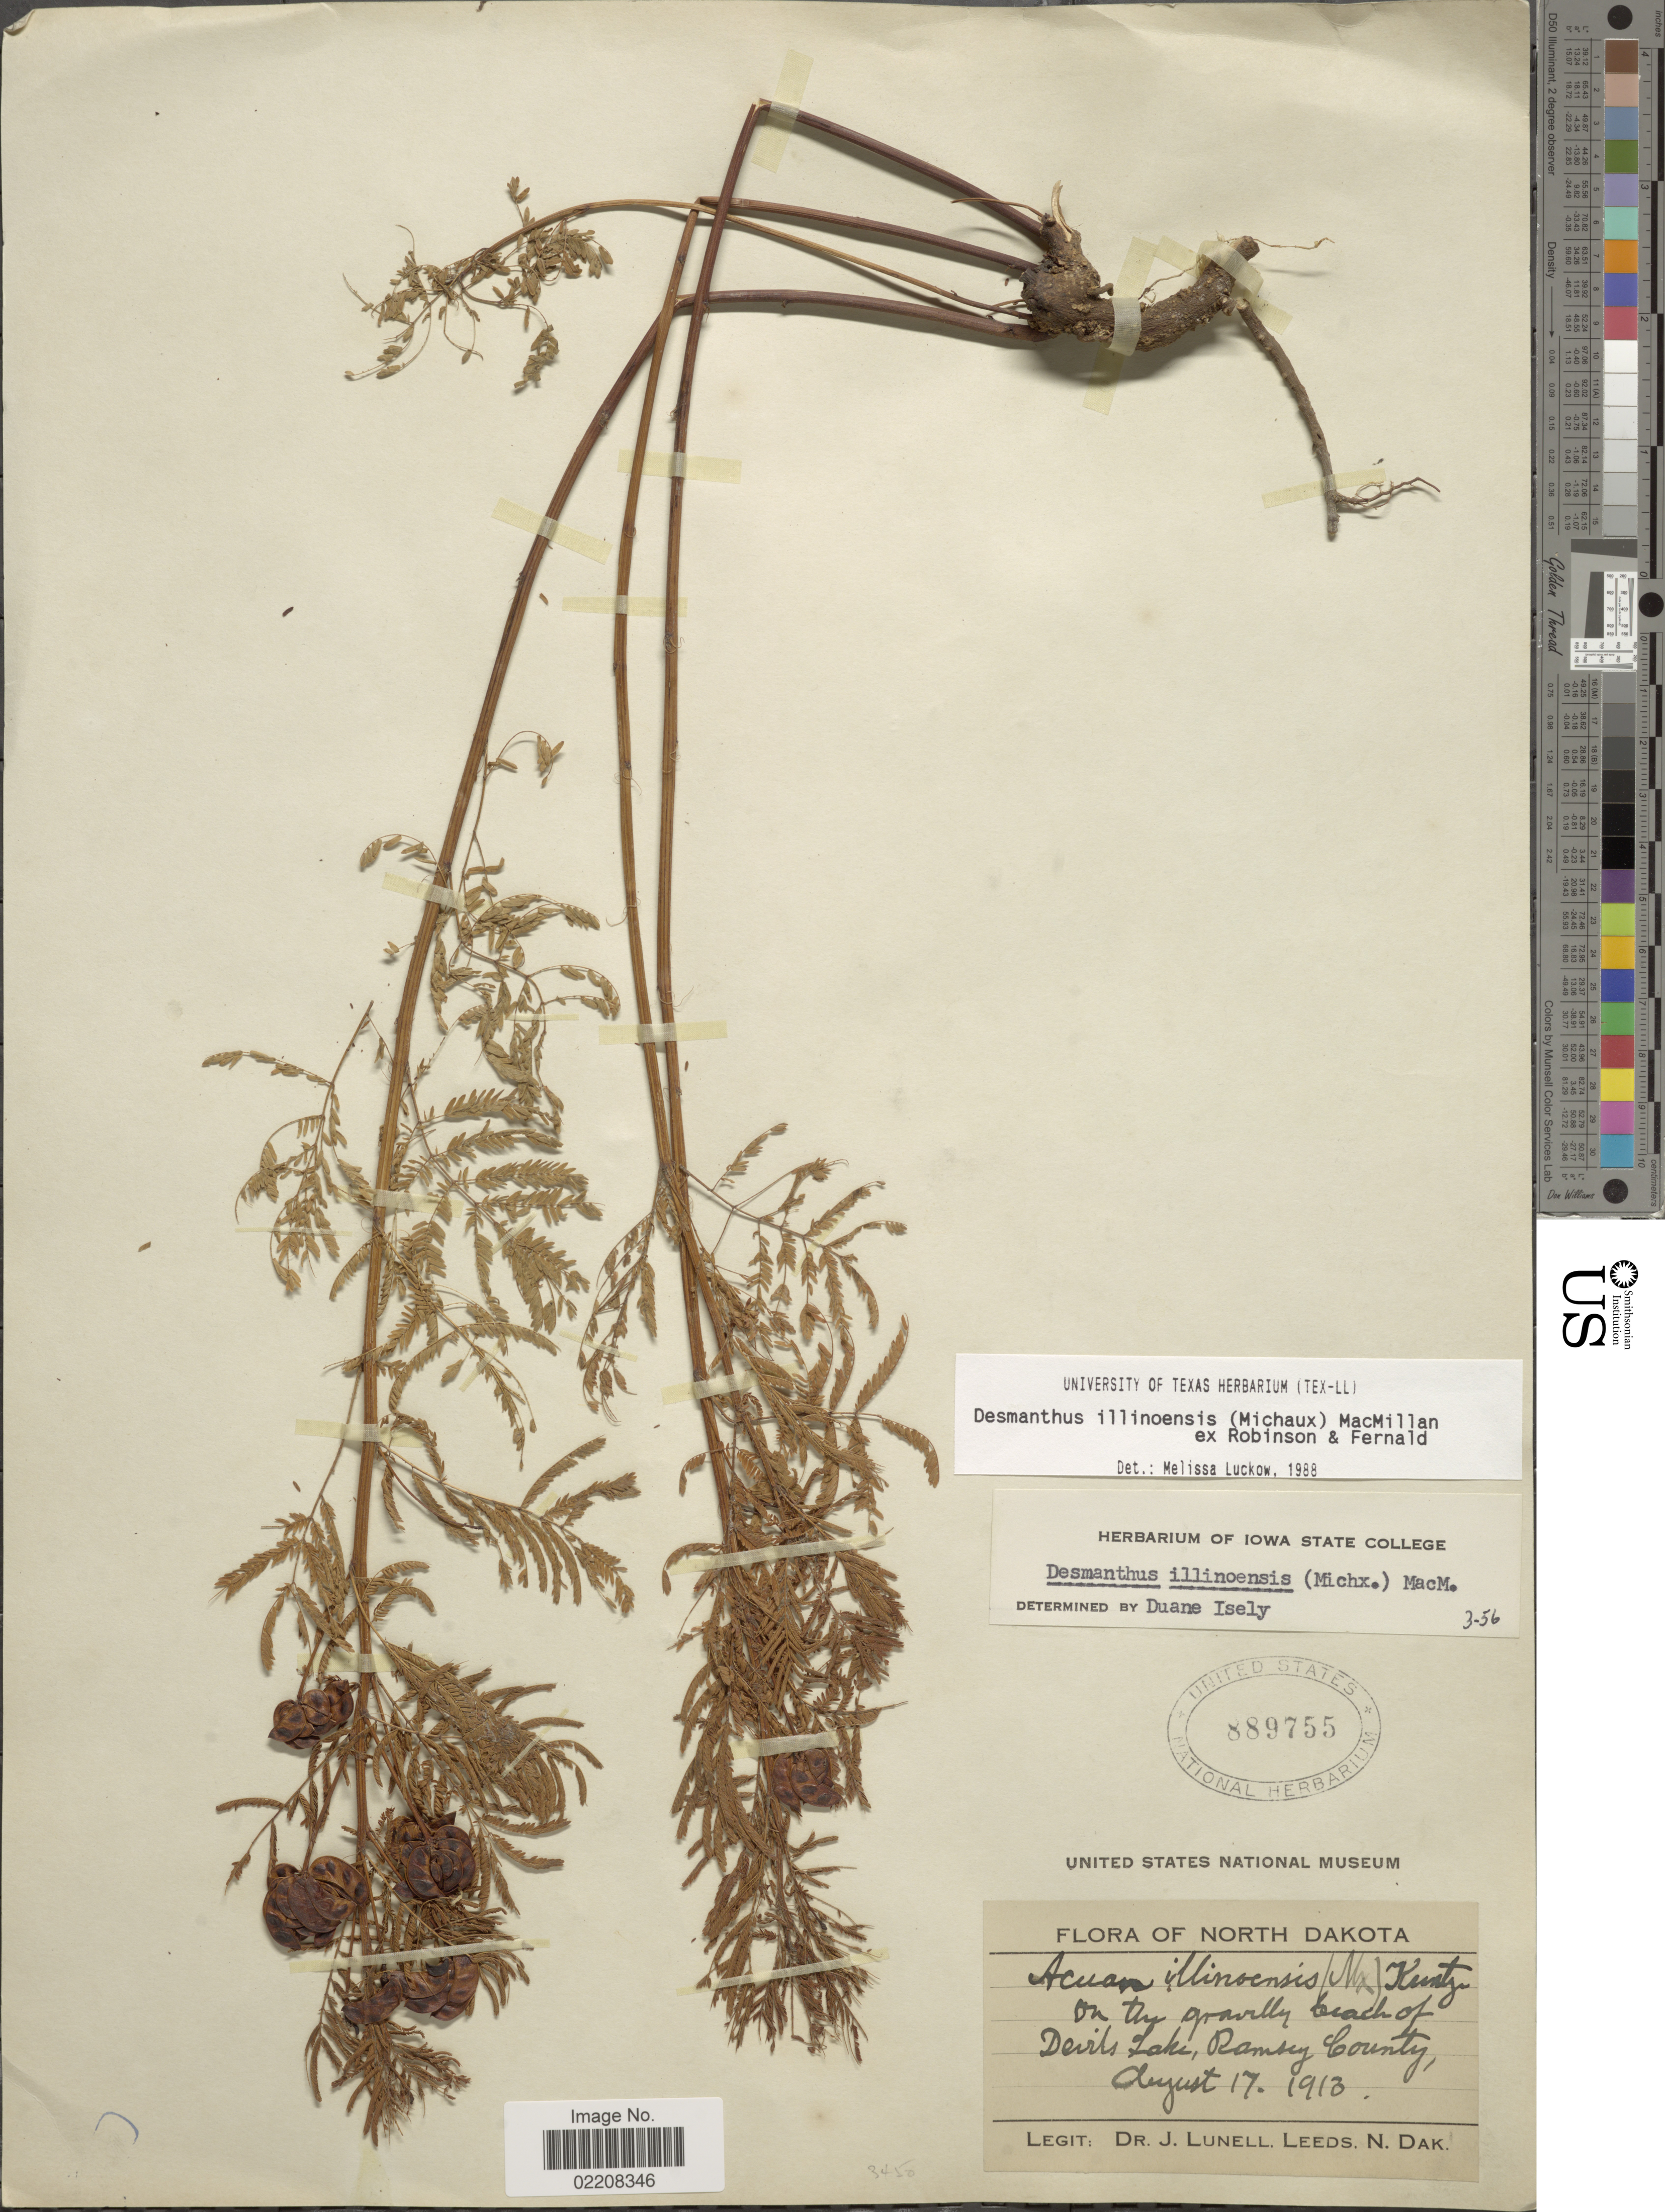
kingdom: Plantae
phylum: Tracheophyta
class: Magnoliopsida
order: Fabales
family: Fabaceae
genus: Desmanthus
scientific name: Desmanthus illinoensis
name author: (Michx.) MacMill.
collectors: J. Lunell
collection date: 1913-08-17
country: United States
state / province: North Dakota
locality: On the gravelly beach of Devils Lake, Ramsey County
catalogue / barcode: US 889755